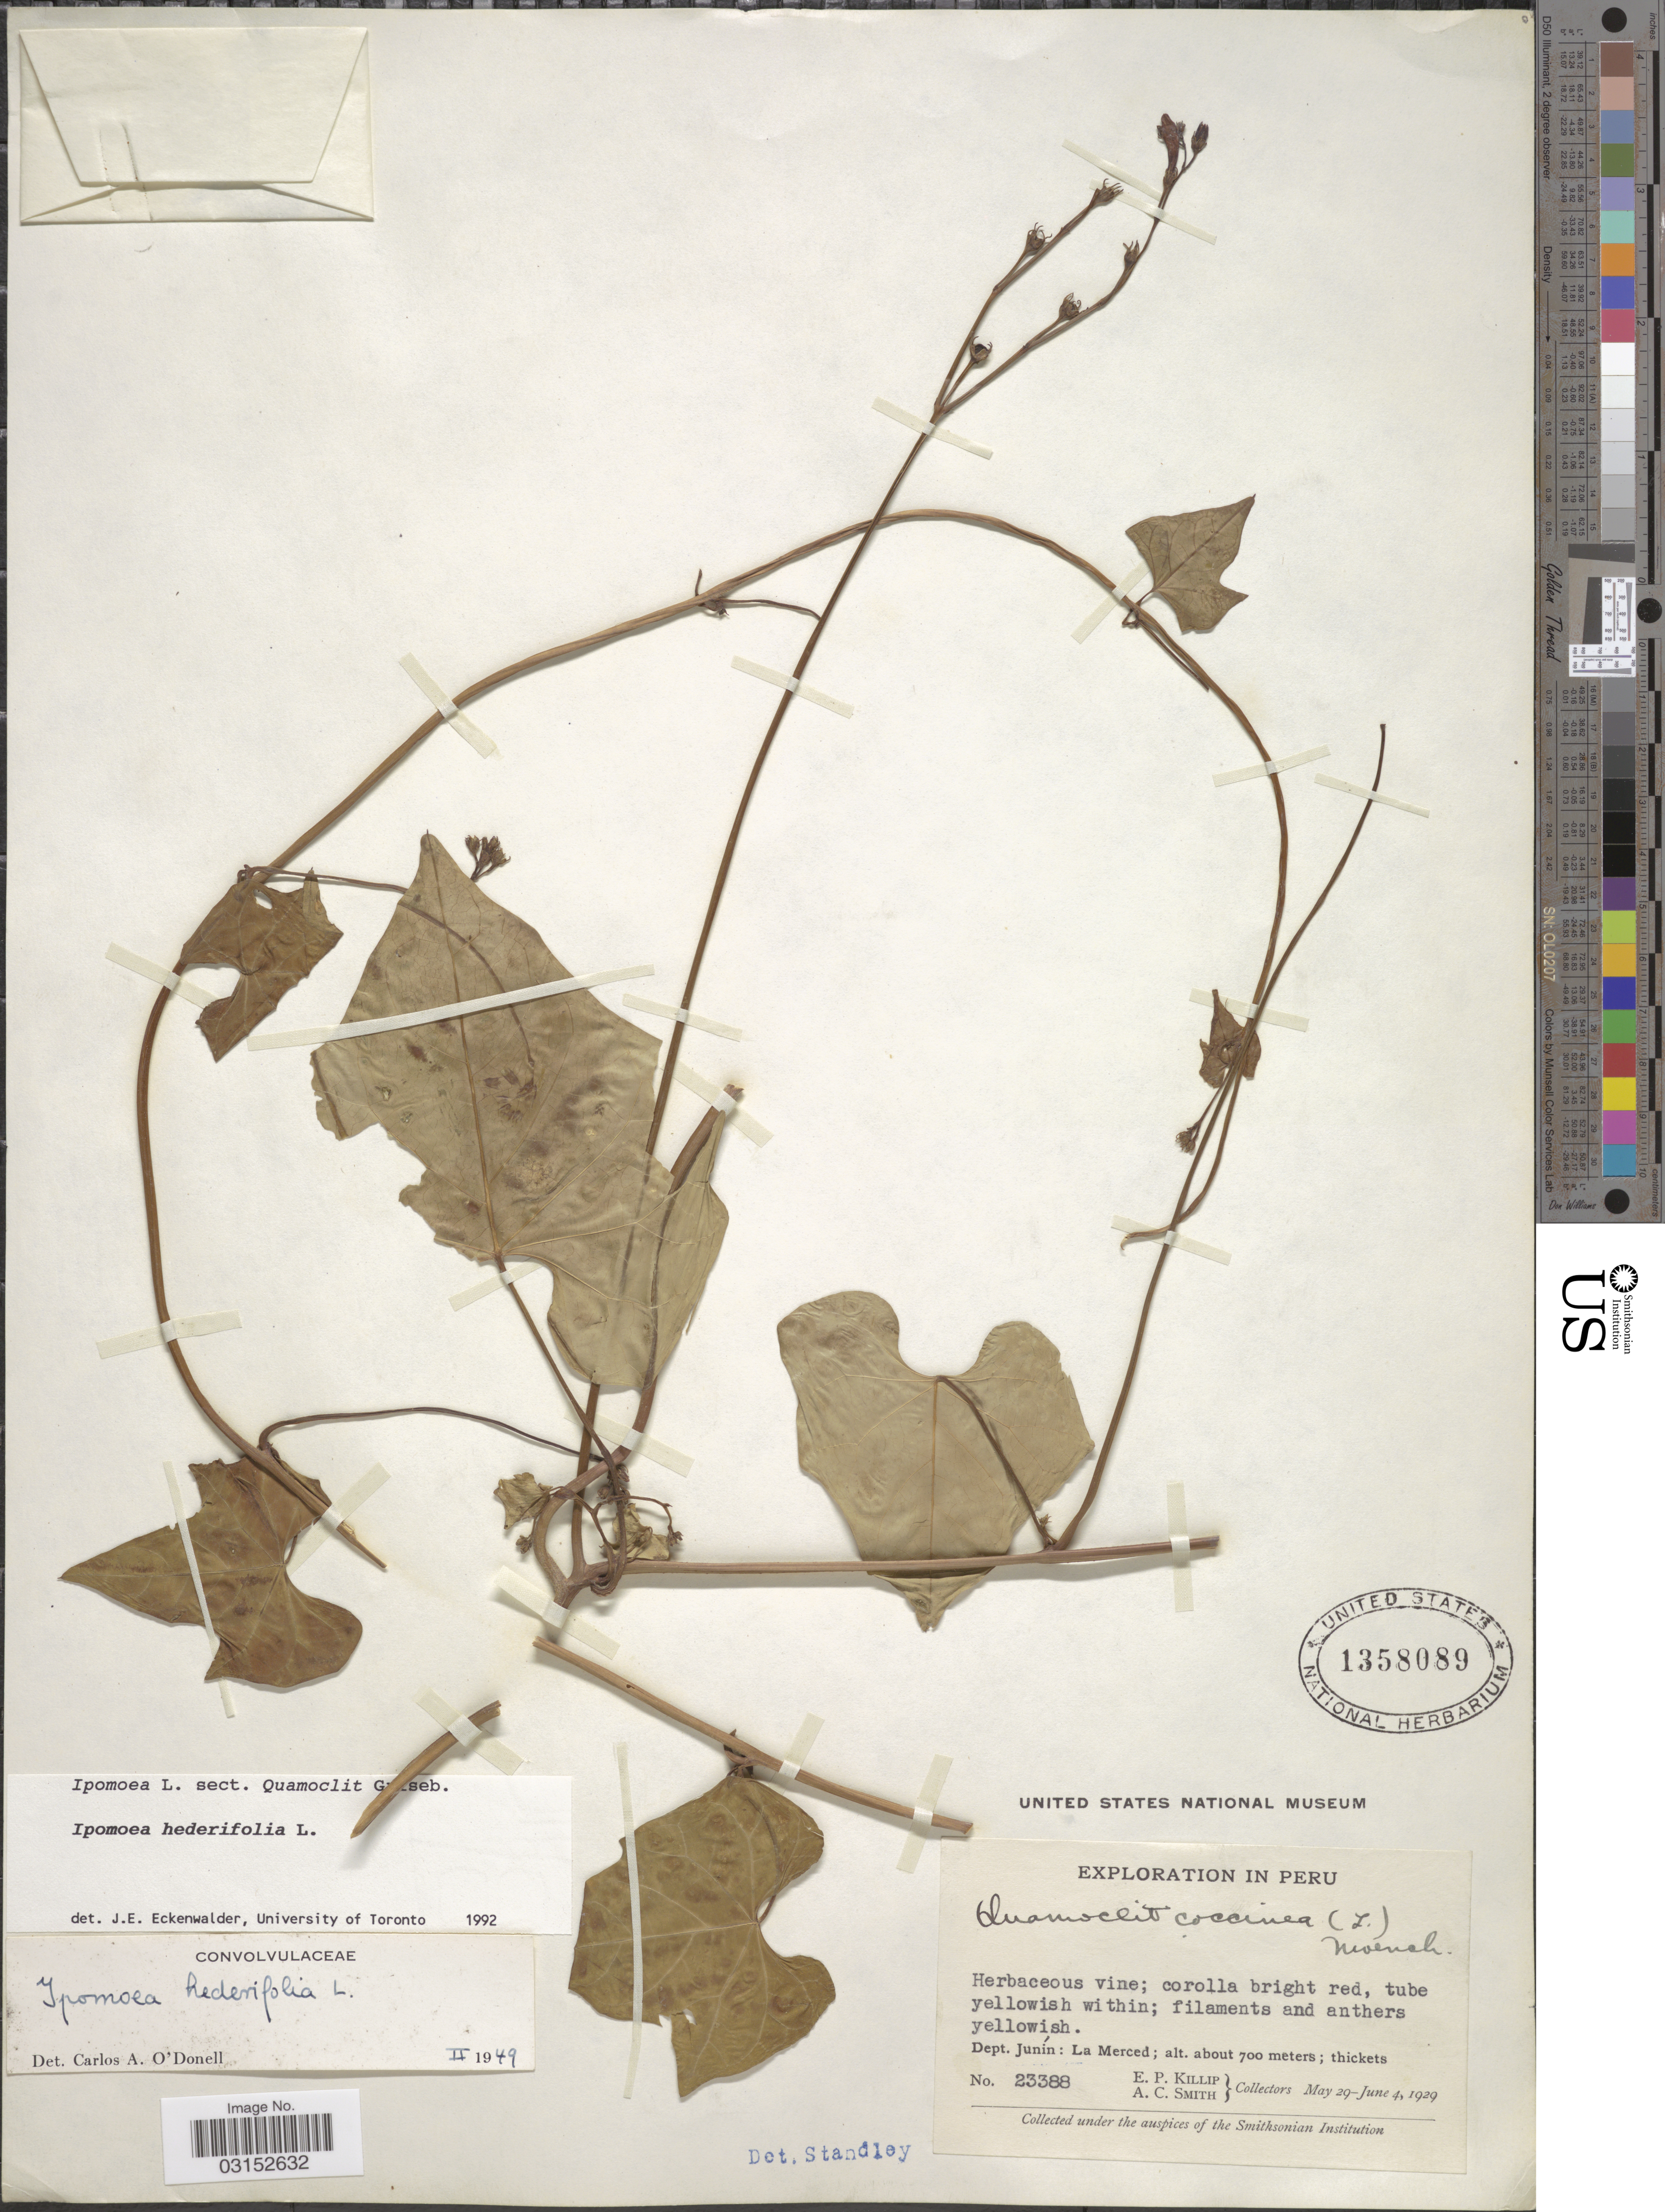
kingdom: Plantae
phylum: Tracheophyta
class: Magnoliopsida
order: Solanales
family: Convolvulaceae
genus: Ipomoea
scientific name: Ipomoea hederifolia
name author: L.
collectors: E. P. Killip & A. C. Smith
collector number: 23388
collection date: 1929-05-29/1929-06-04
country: Peru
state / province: Junín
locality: Dept. Junín: La Merced.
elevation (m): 700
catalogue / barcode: US 1358089